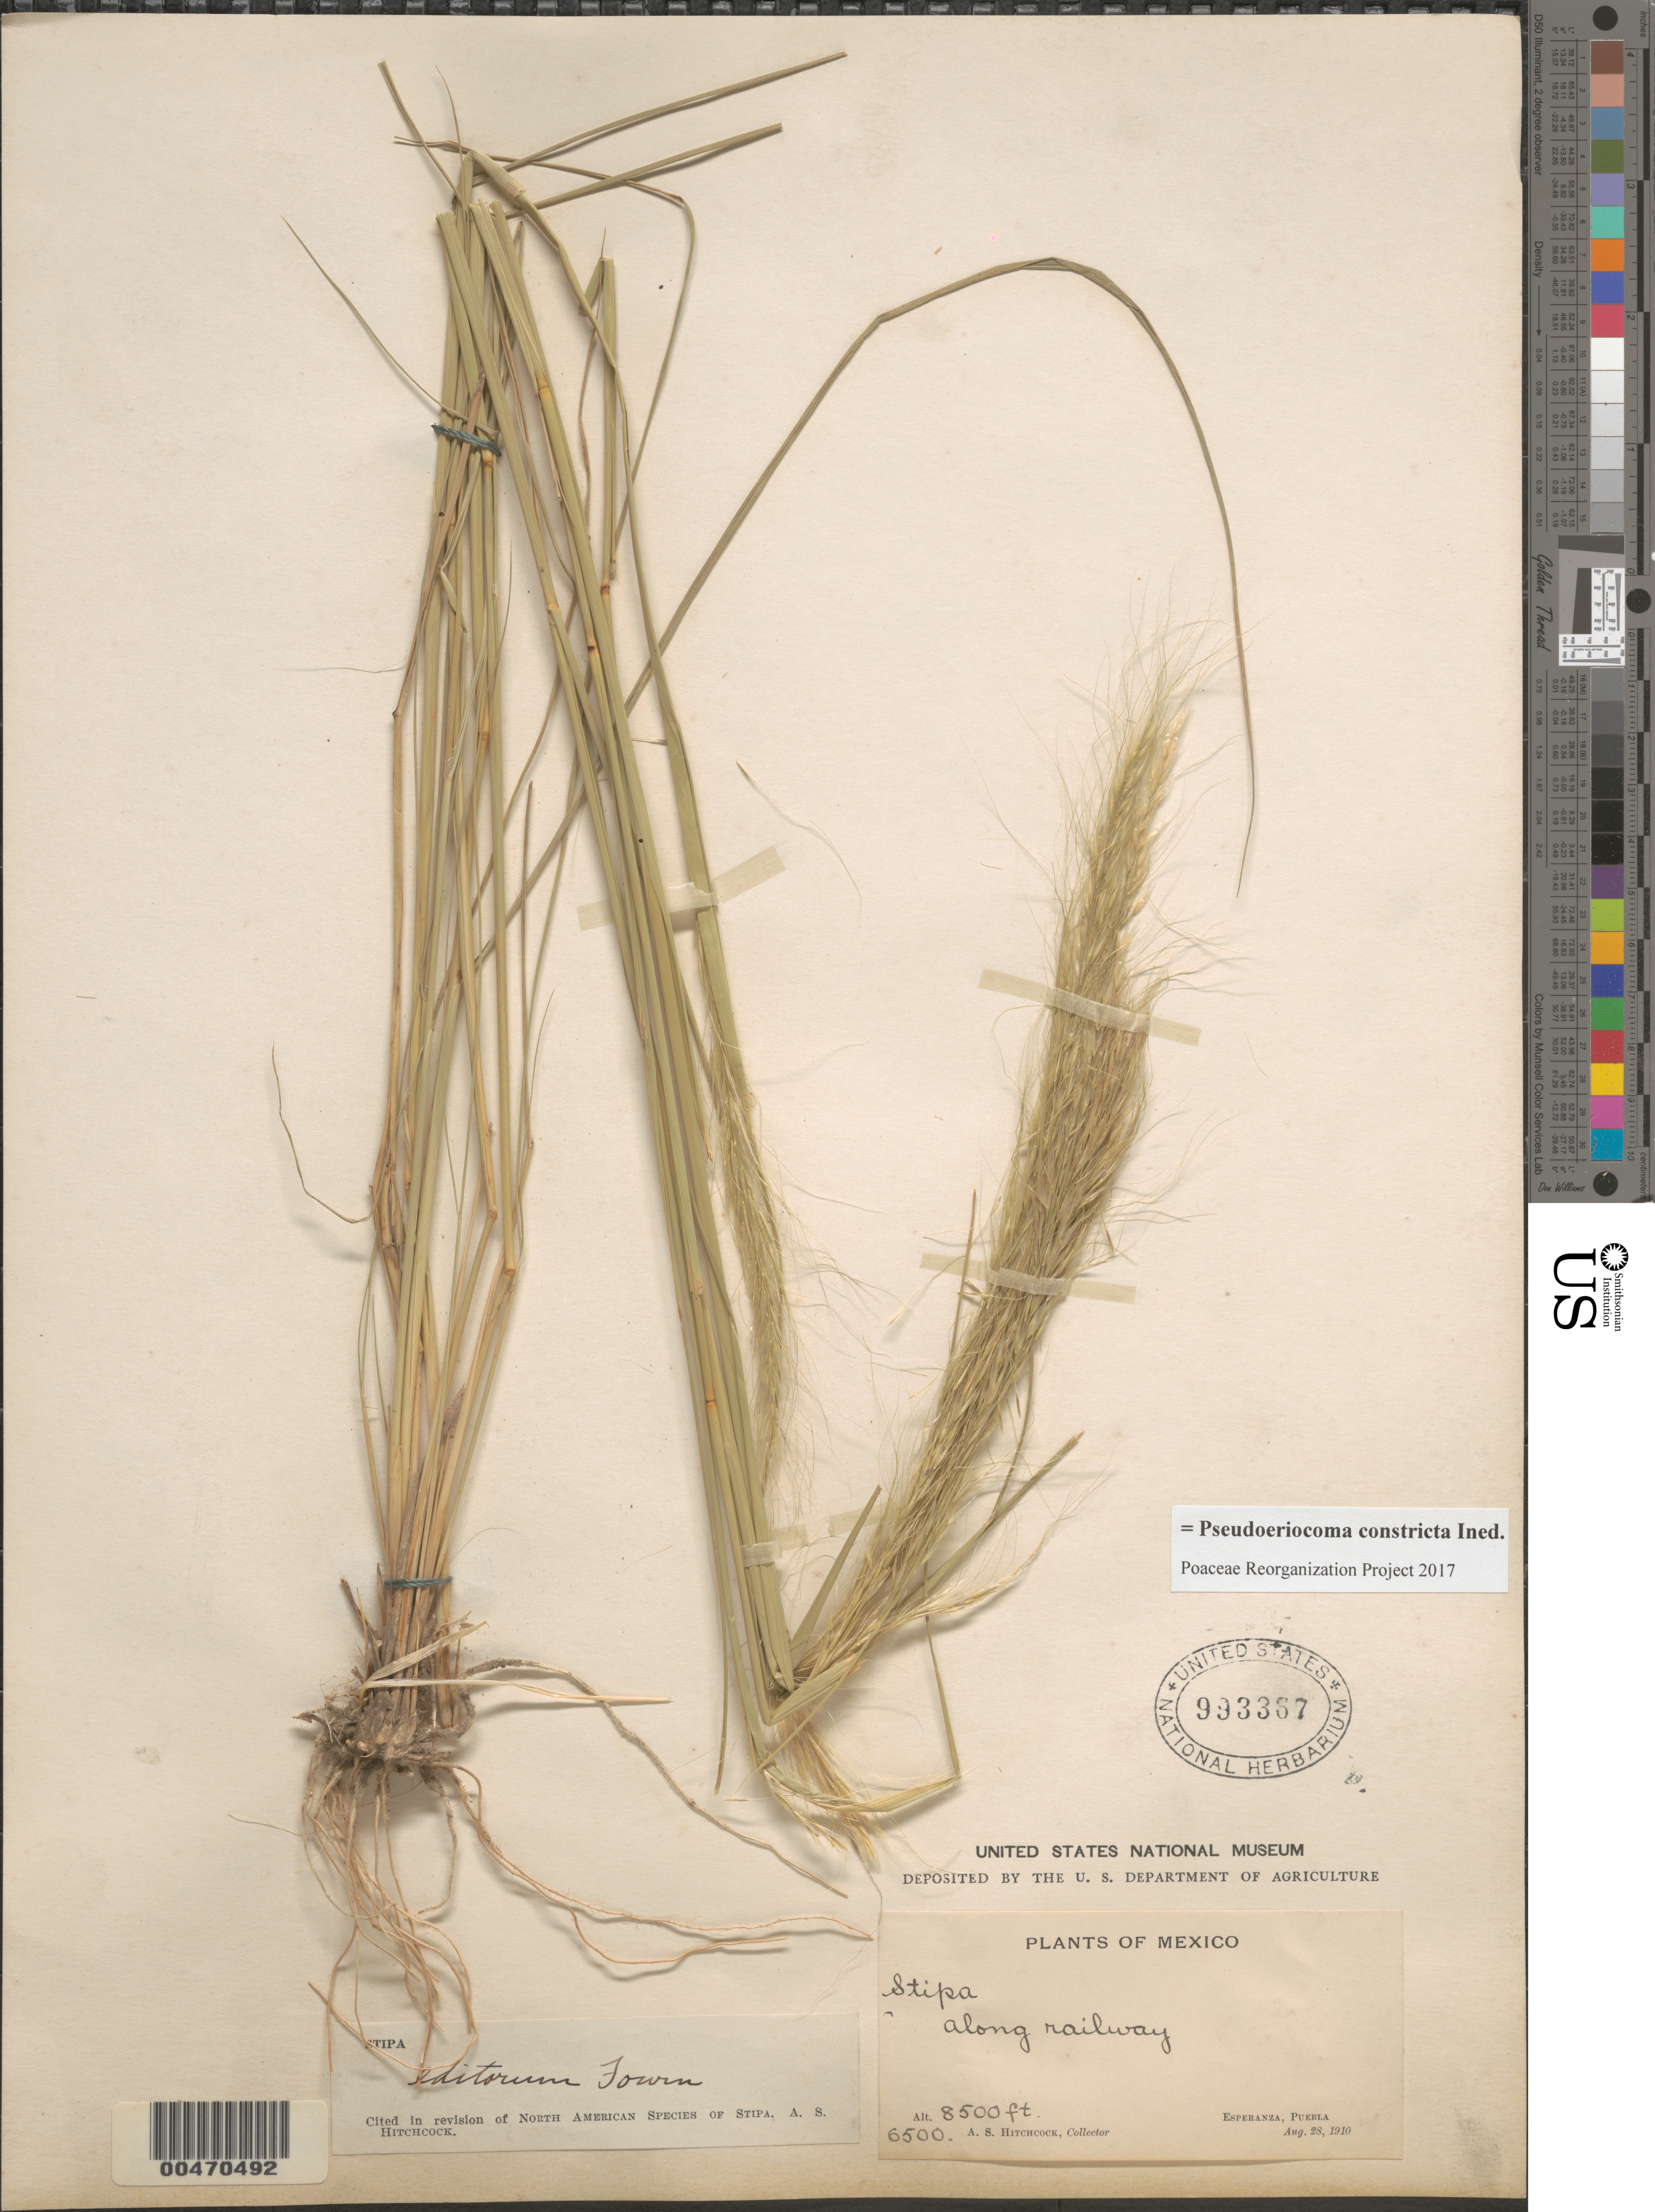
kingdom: Plantae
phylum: Tracheophyta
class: Liliopsida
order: Poales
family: Poaceae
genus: Pseudoeriocoma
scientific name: Pseudoeriocoma constricta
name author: (Kunth) Romasch.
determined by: Poaceae Reorganization Project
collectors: A. S. Hitchcock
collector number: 6500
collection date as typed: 28 Aug 1910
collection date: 1910-08-28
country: Mexico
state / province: Puebla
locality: Esperanza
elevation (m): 2591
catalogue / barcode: US 993367